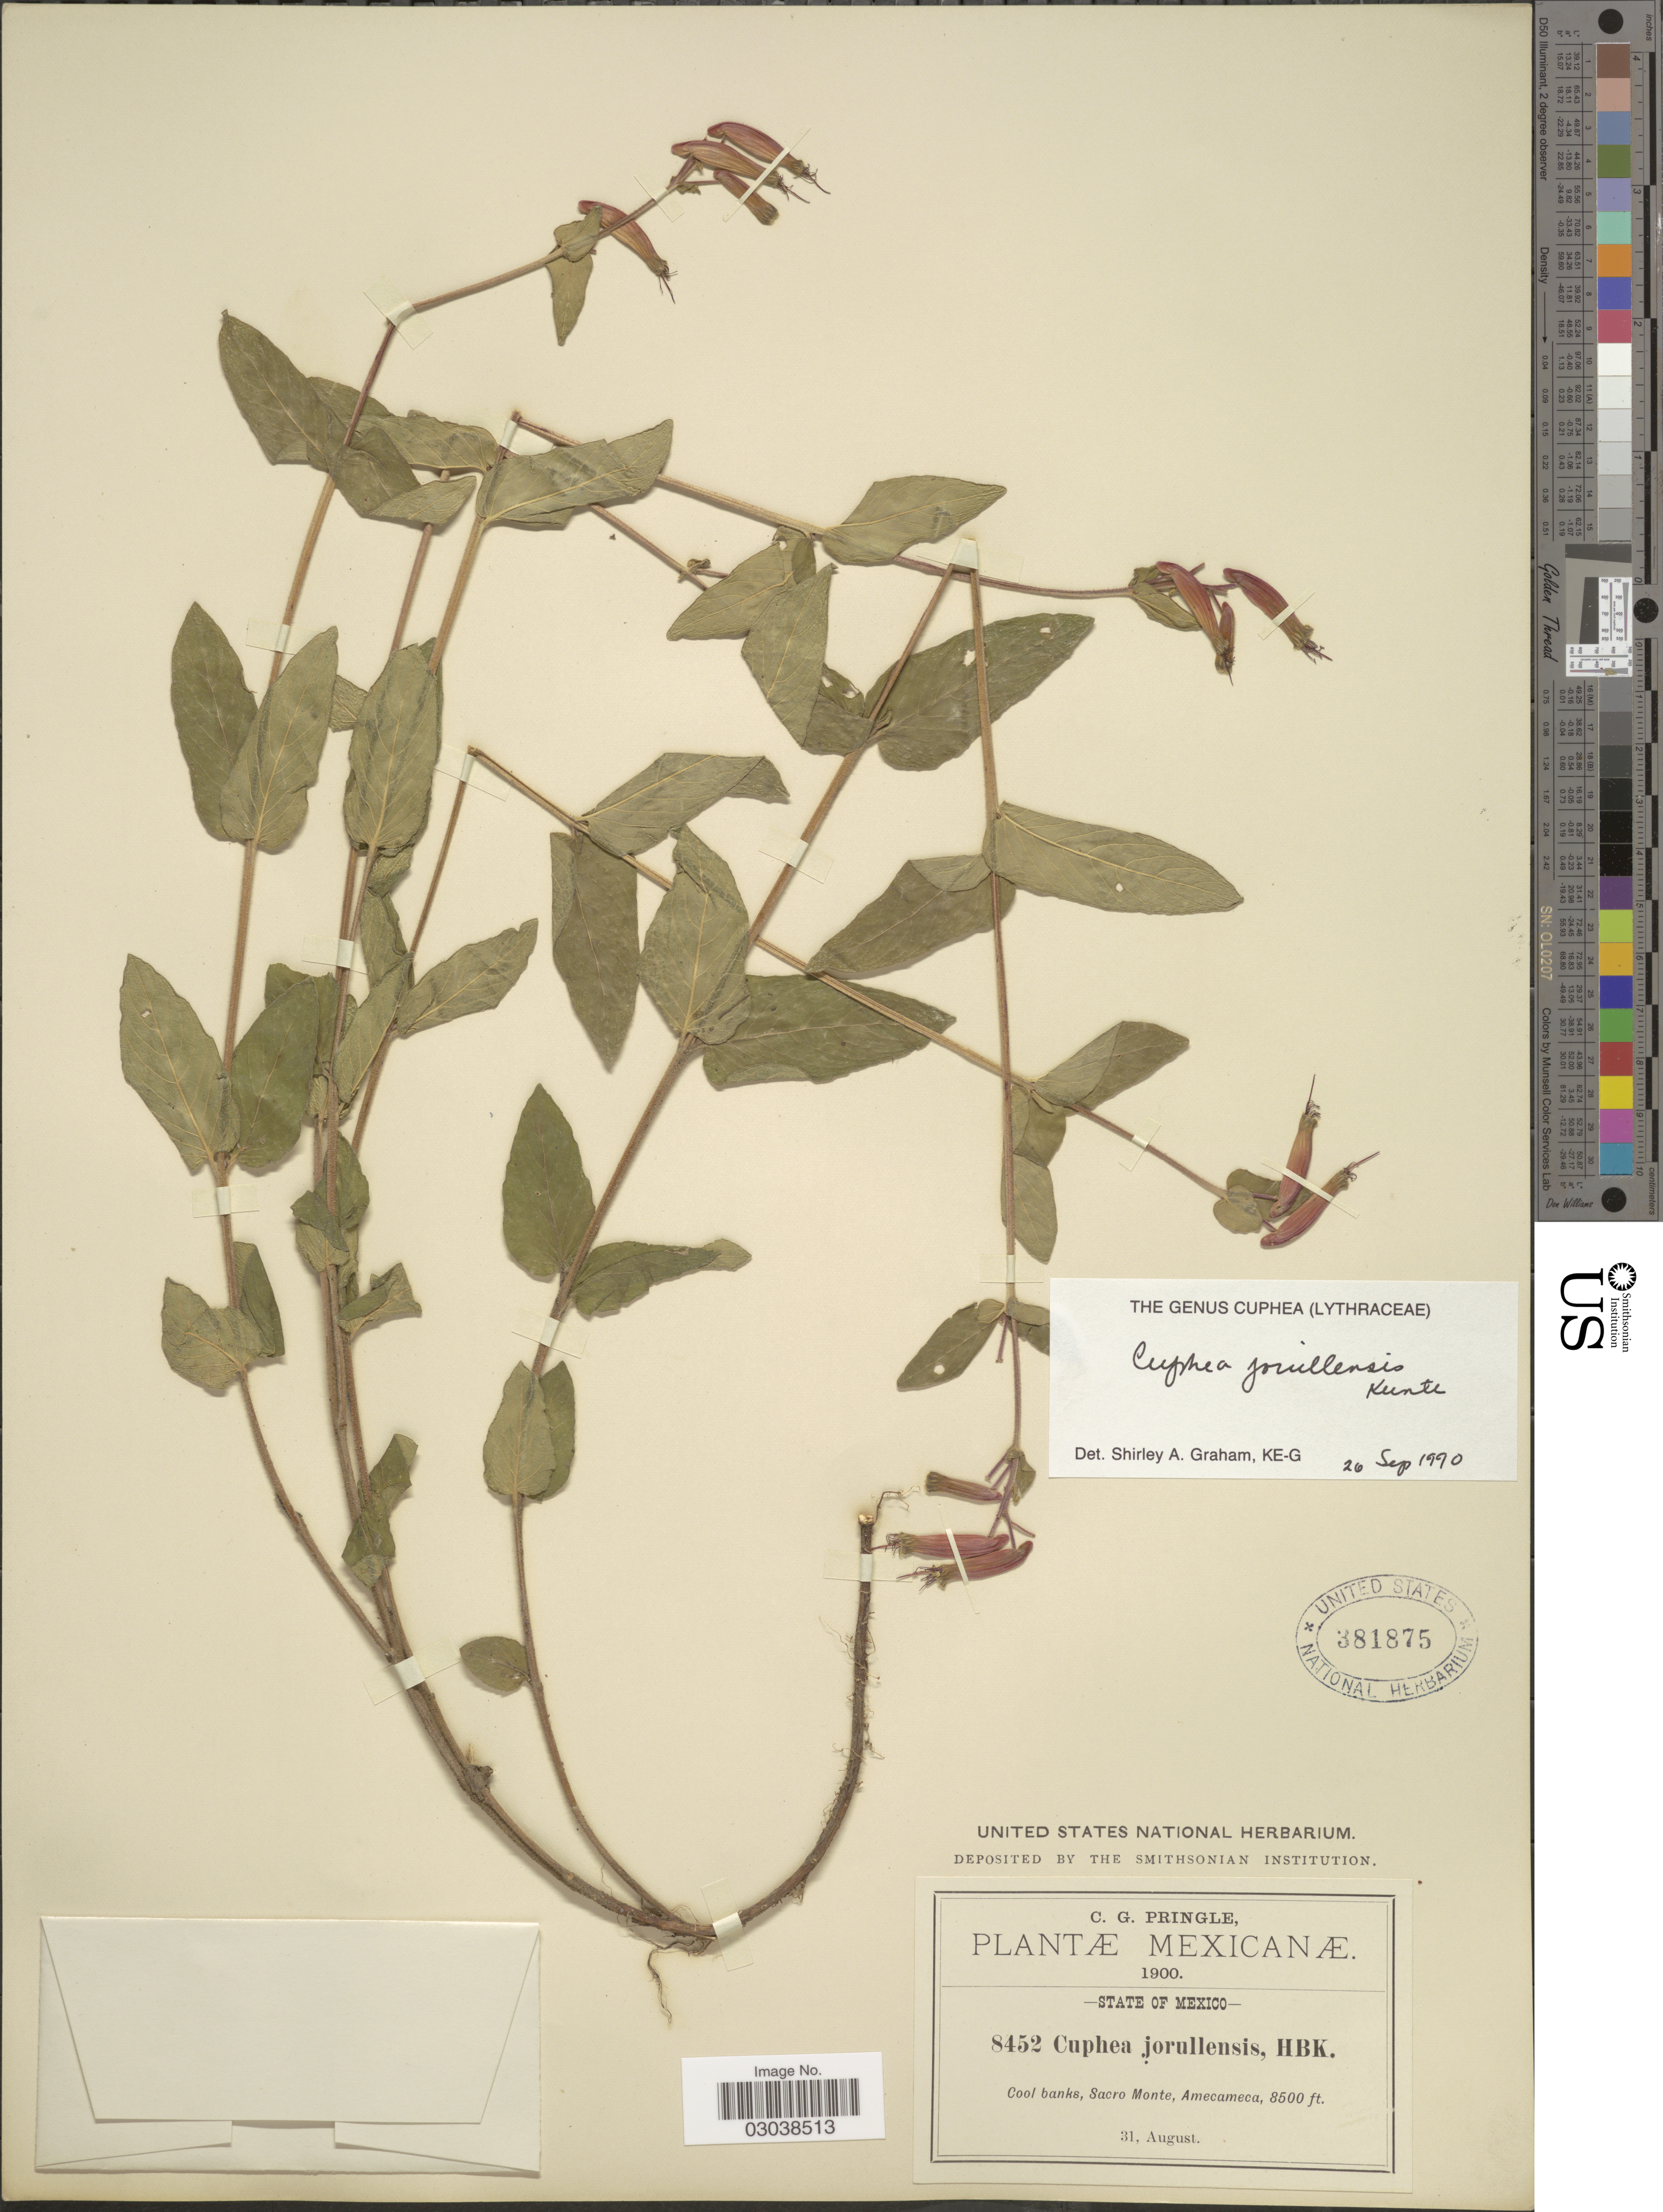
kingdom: Plantae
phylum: Tracheophyta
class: Magnoliopsida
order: Myrtales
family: Lythraceae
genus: Cuphea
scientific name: Cuphea jorullensis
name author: Kunth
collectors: C. G. Pringle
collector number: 8452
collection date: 1900-08-31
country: Mexico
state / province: México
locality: Cool banks, Sacro Monte, Amecameca.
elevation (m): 2591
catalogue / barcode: US 381875